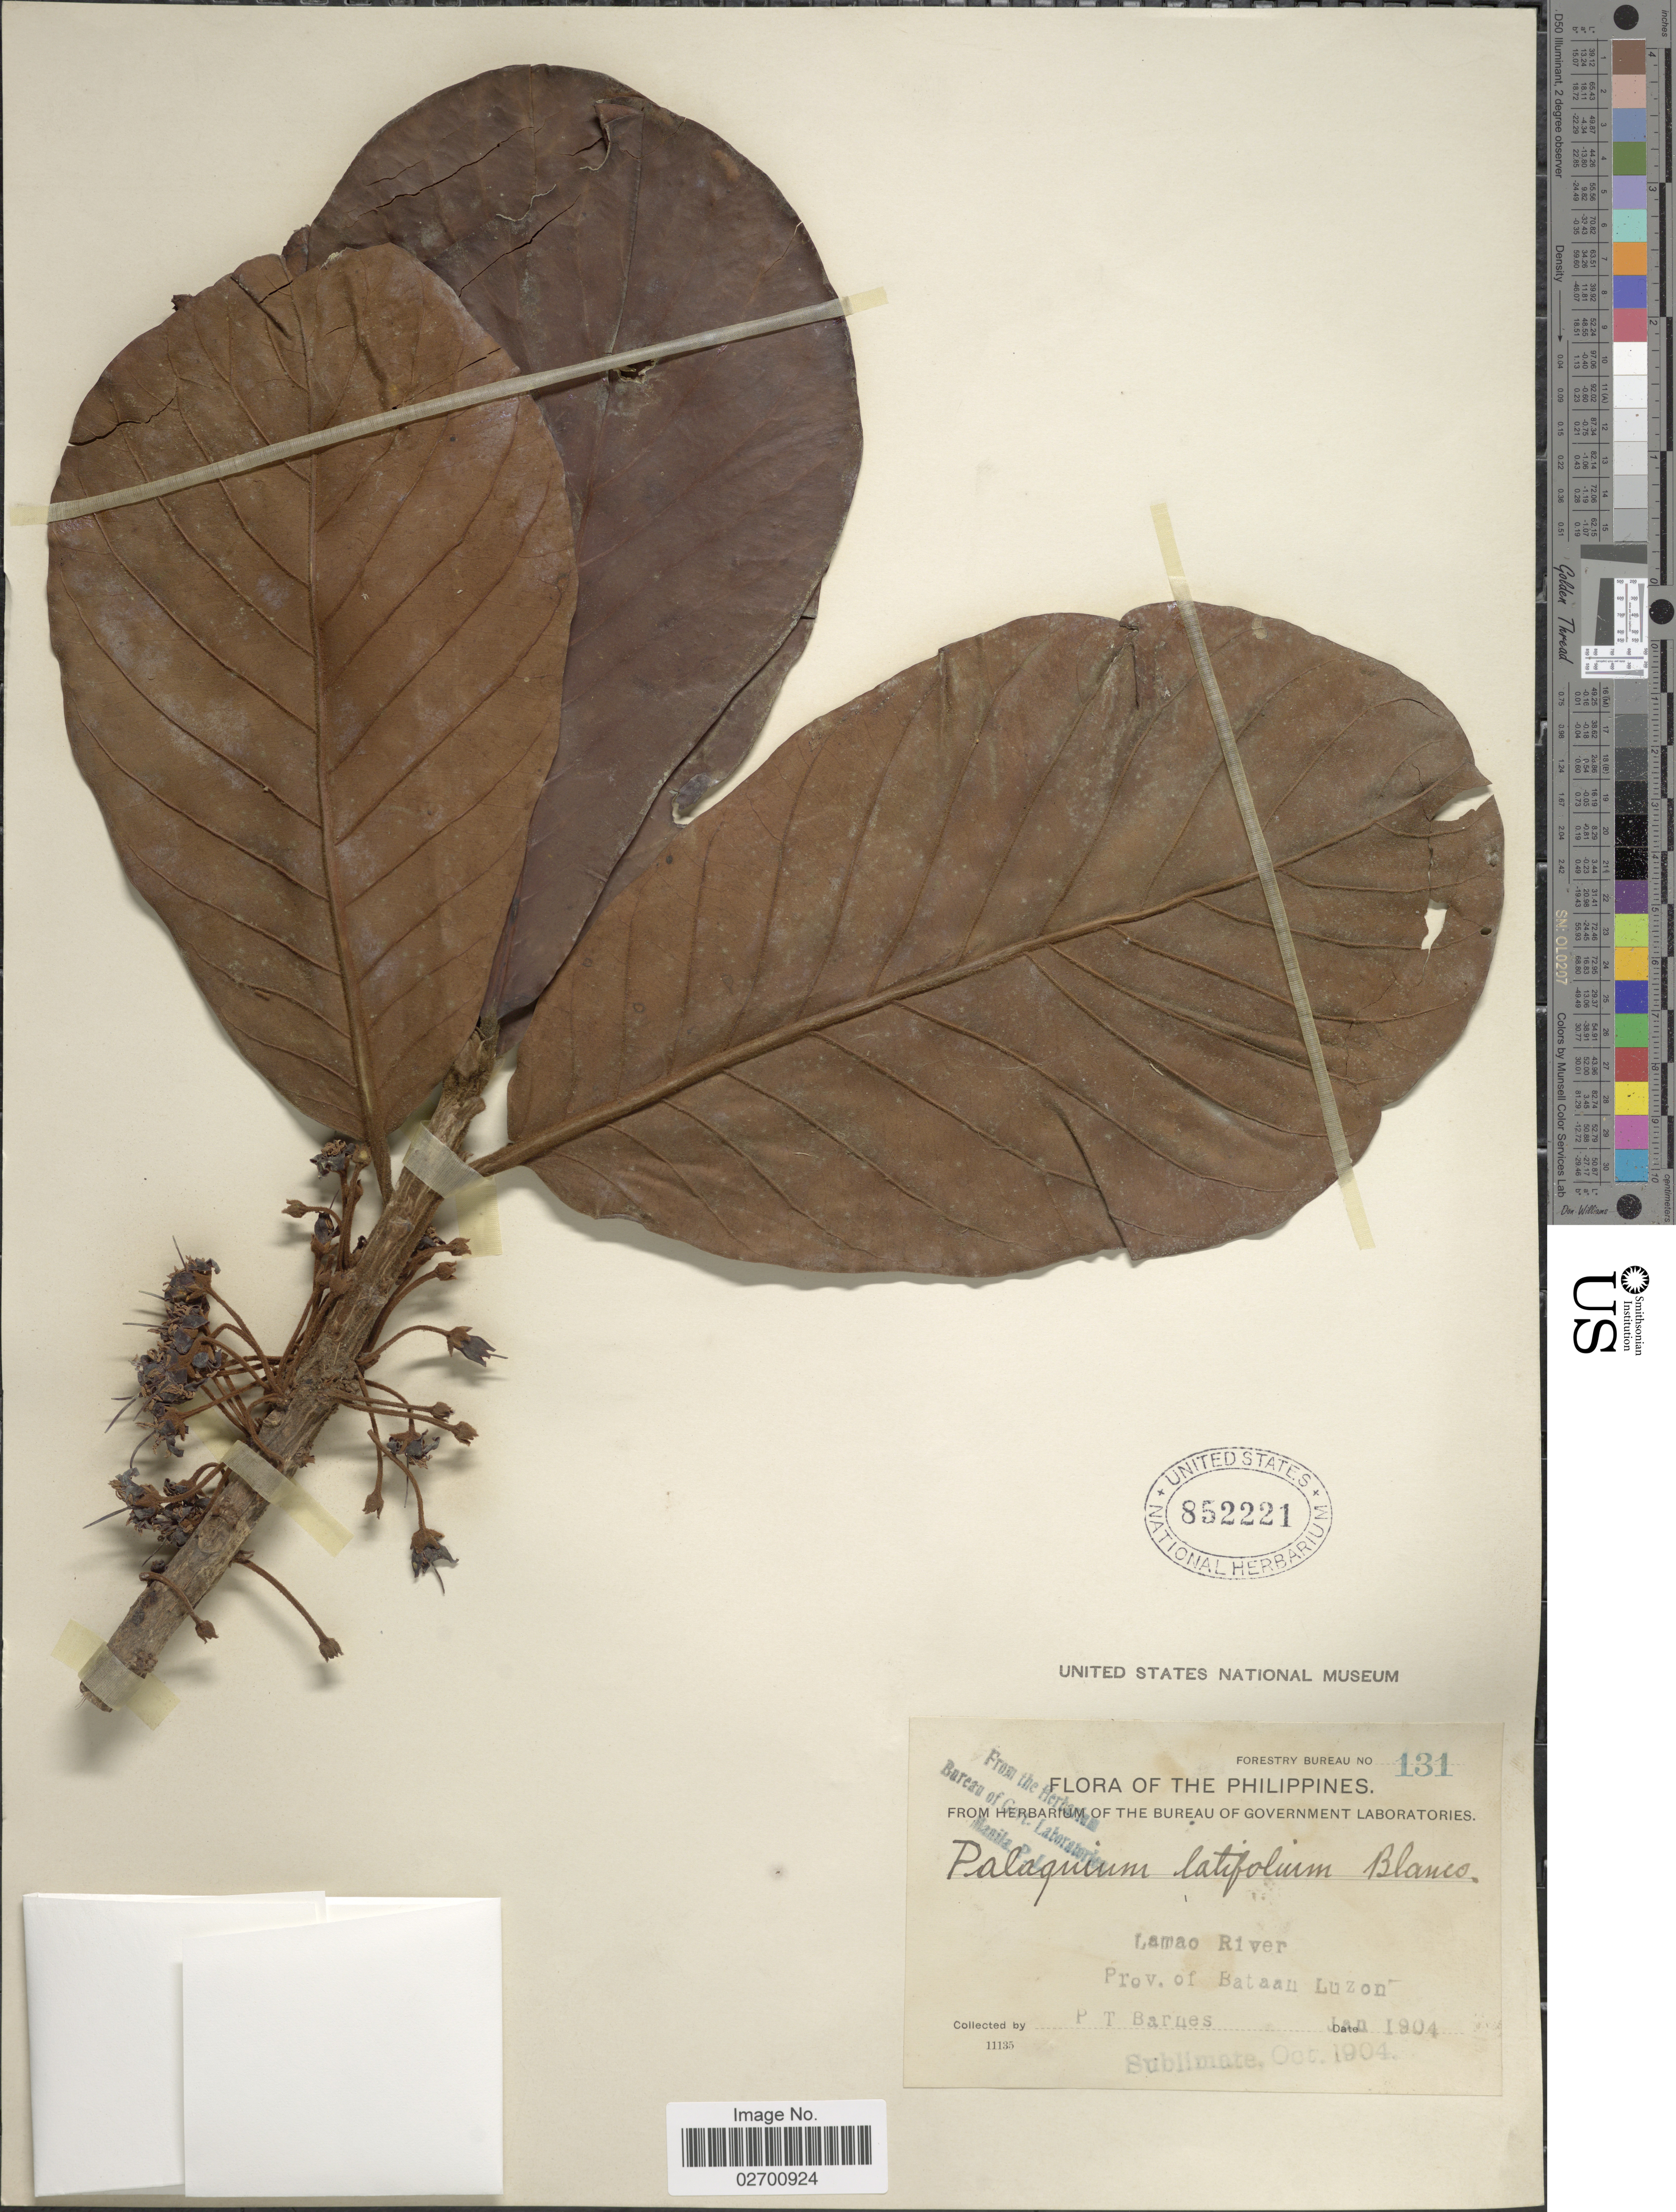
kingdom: Plantae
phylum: Tracheophyta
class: Magnoliopsida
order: Ericales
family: Sapotaceae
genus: Palaquium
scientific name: Palaquium philippense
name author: (Perr.) C.B. Rob.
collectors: P. Barnes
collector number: Forestry Bureau 131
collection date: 1904-01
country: Philippines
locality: Lamao, Prov. of Bataan, Luzon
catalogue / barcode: US 852221